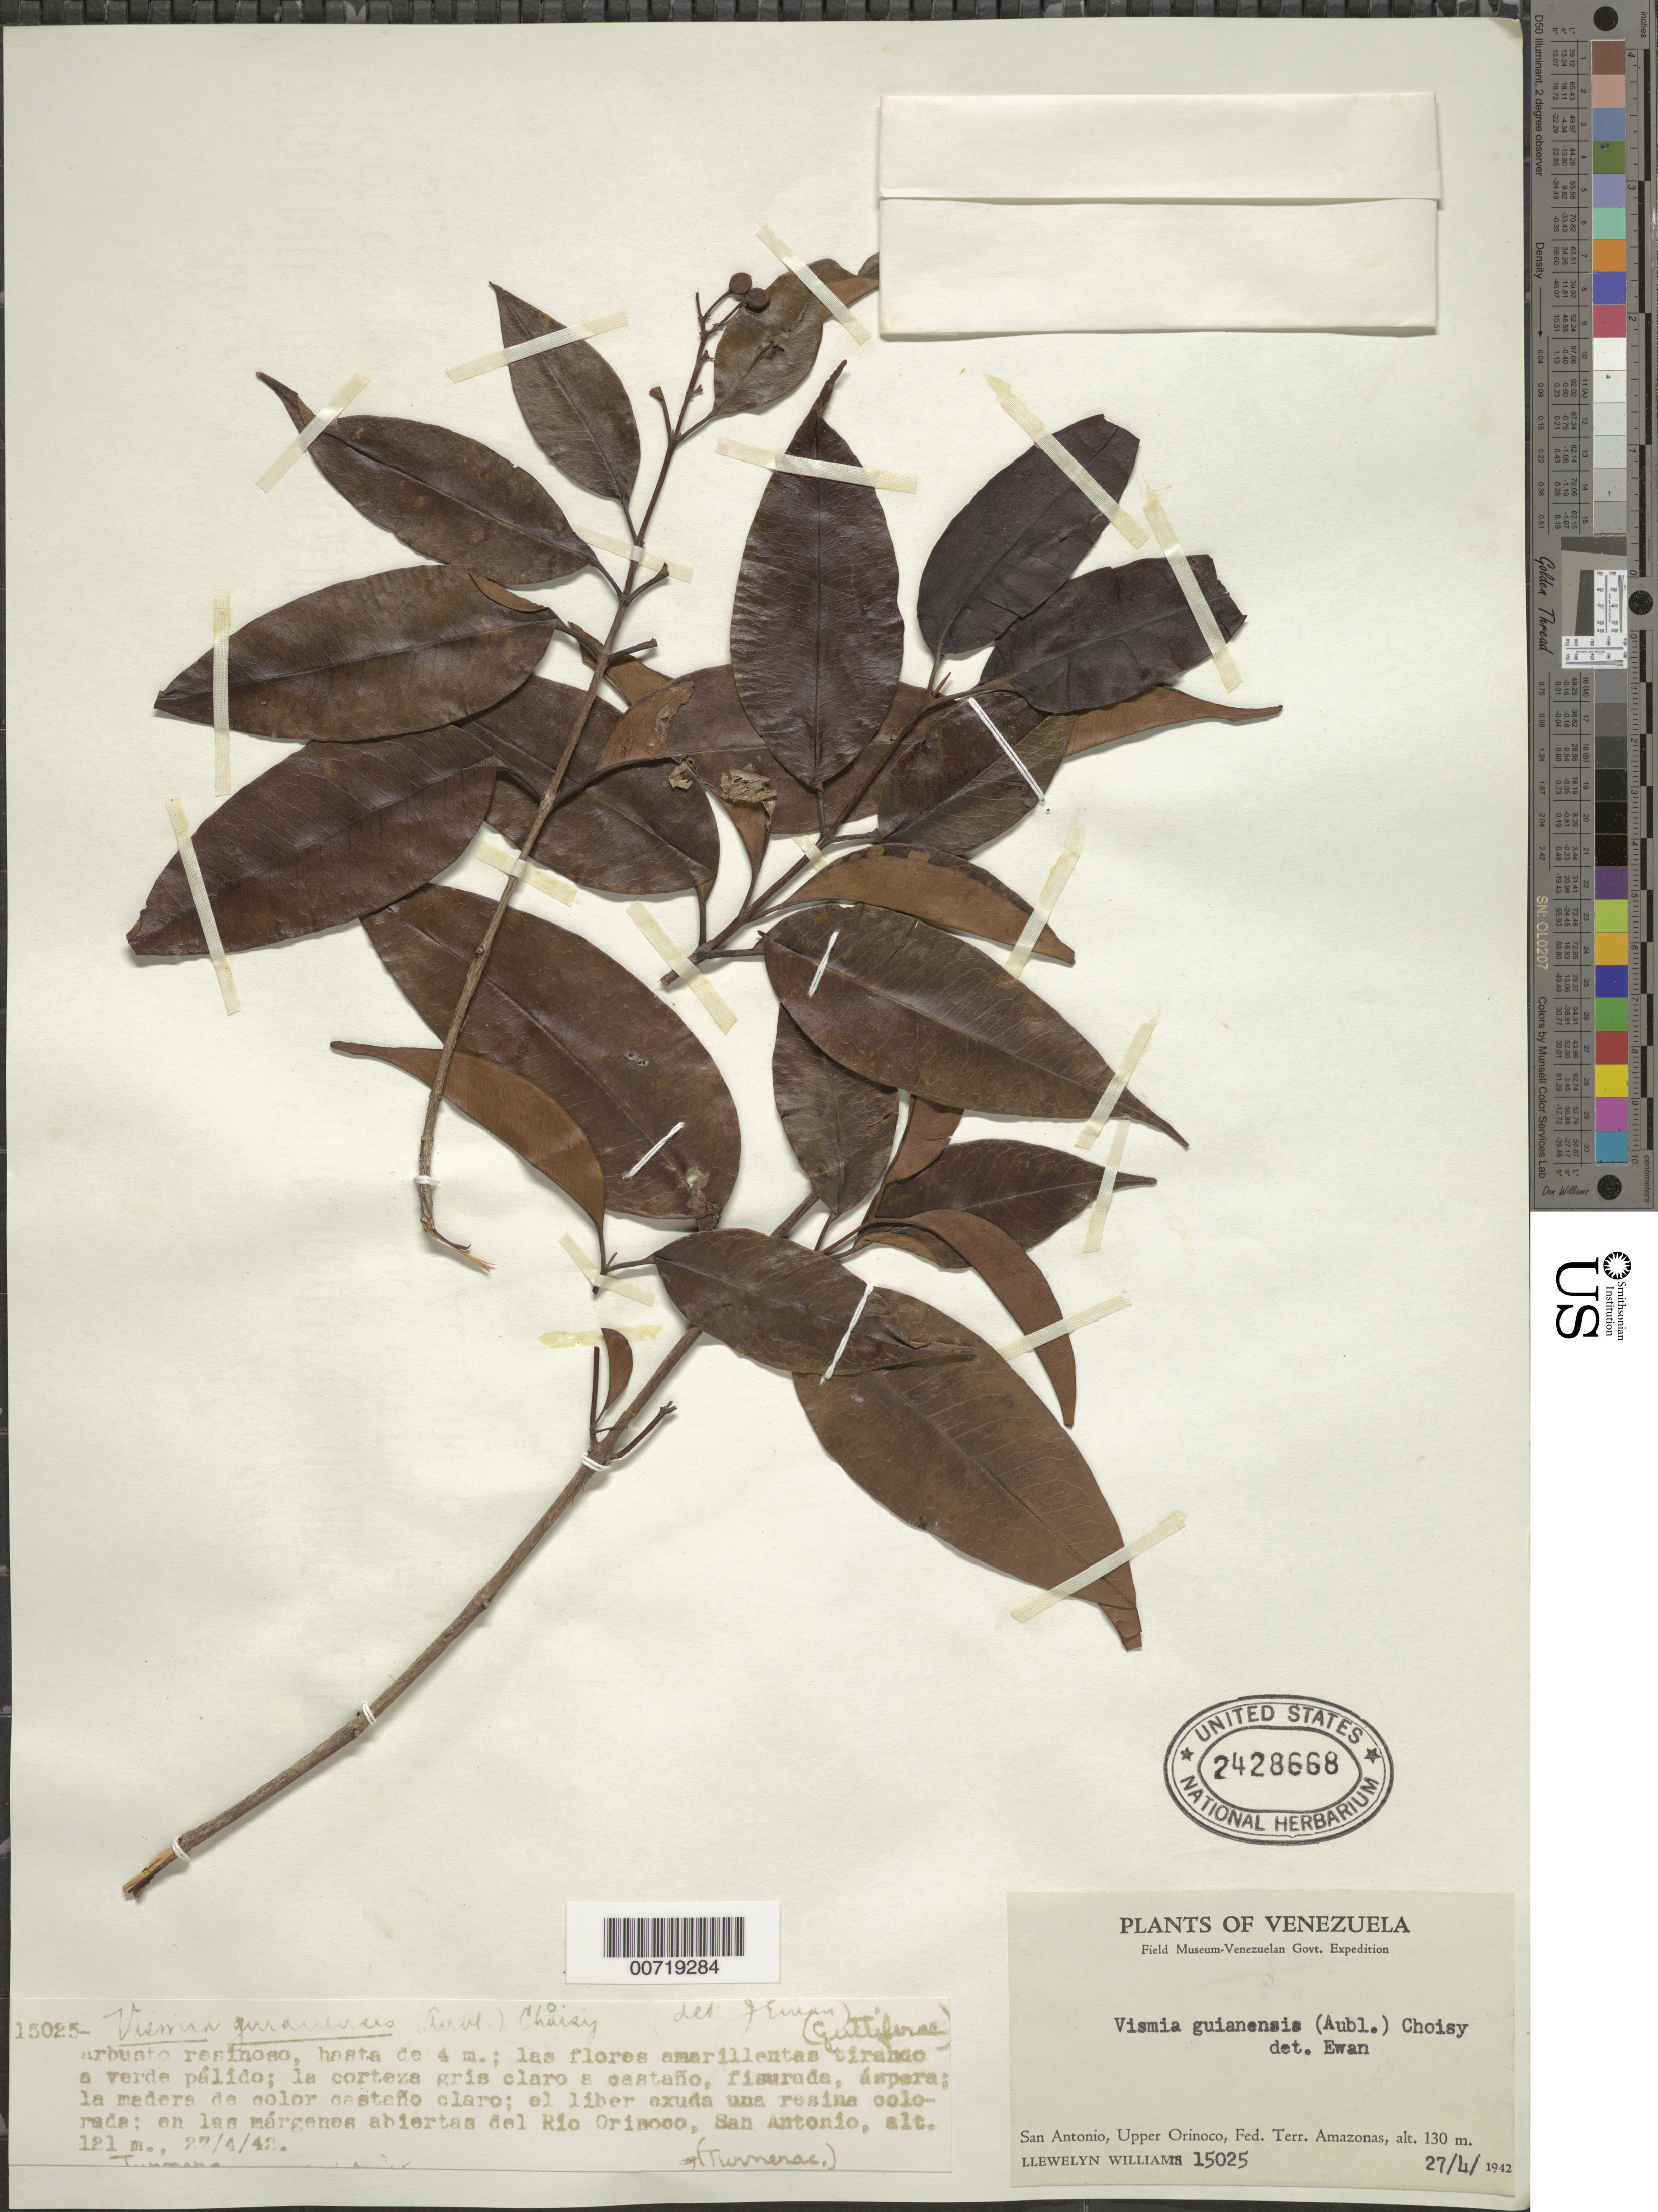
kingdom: Plantae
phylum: Tracheophyta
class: Magnoliopsida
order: Malpighiales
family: Hypericaceae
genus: Vismia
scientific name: Vismia floribunda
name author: Sprague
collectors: Ll. Williams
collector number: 15025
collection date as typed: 27-Apr-42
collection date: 1942-04-27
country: Venezuela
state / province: Amazonas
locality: San Antonio, Río Orinoco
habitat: Margenes aviertas del rio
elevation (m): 125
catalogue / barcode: US 2428668